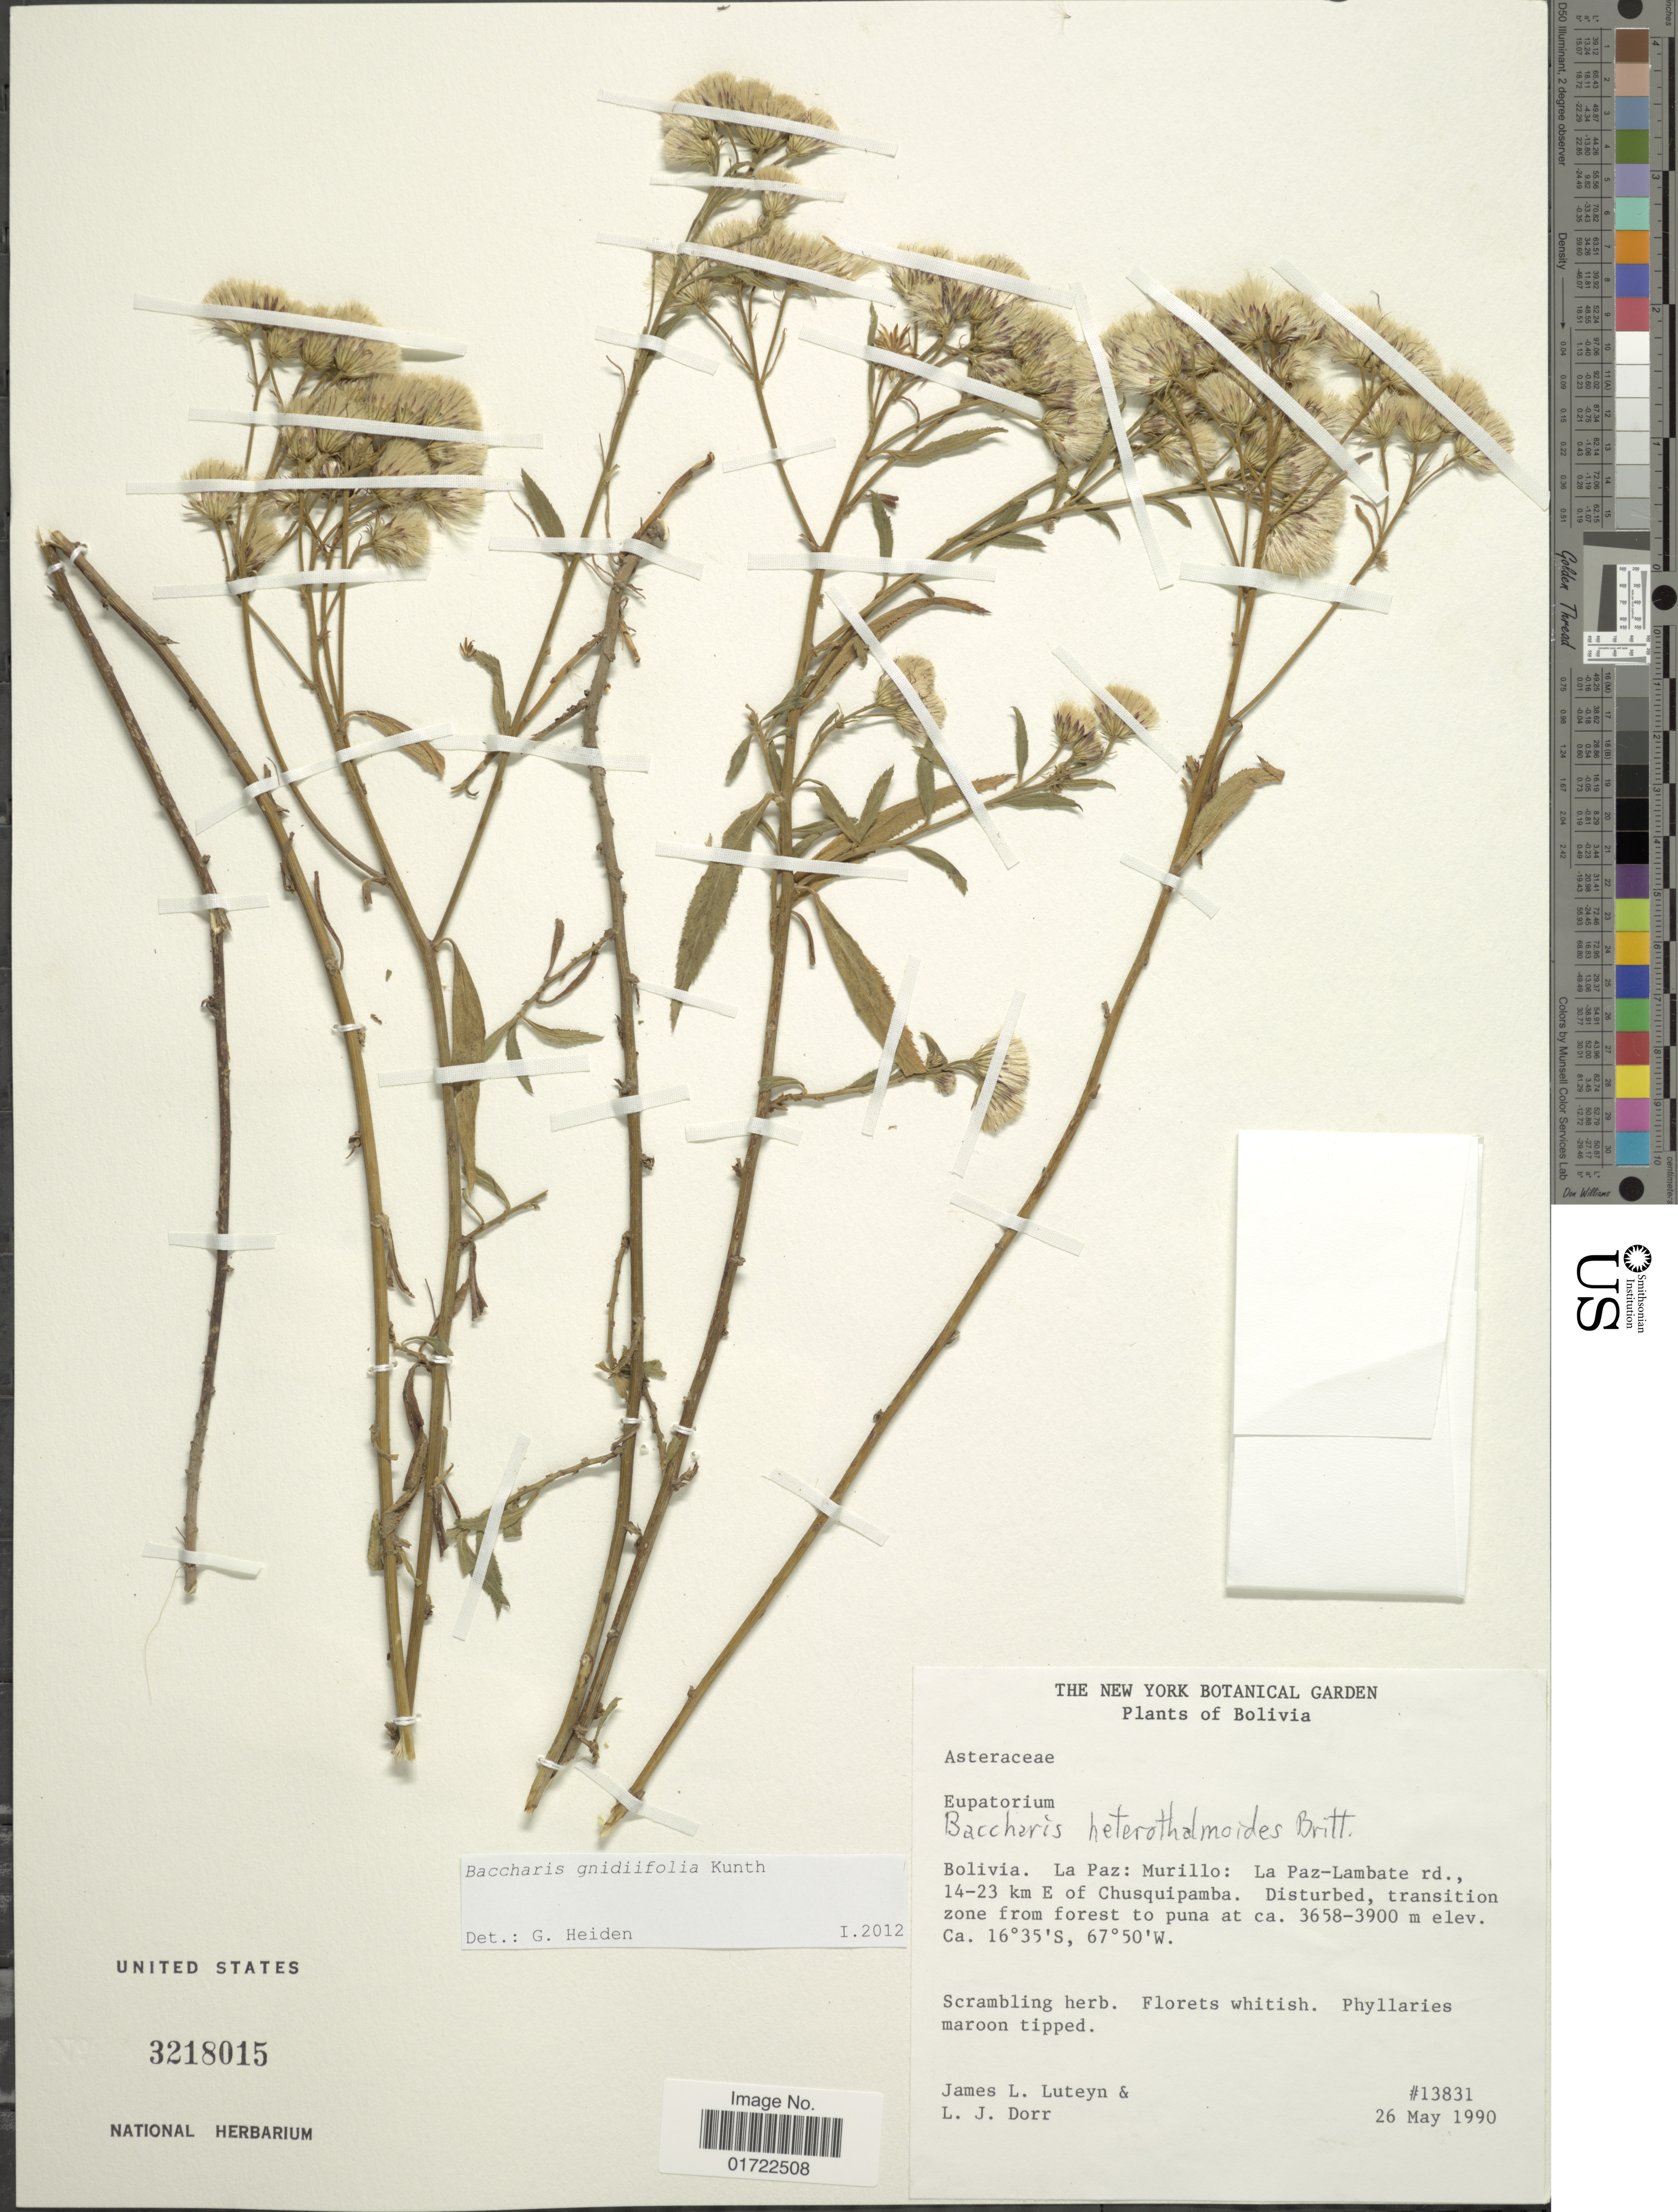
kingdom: Plantae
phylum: Tracheophyta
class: Magnoliopsida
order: Asterales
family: Asteraceae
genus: Baccharis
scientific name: Baccharis gnidiifolia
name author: Kunth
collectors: J. L. Luteyn & L. J. Dorr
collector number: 13831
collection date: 1990-05-26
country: Bolivia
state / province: La Paz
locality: Murillo: La Paz-Lambate rd., 14-23 km E of Chusquipamba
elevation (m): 3658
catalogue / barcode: US 3218015